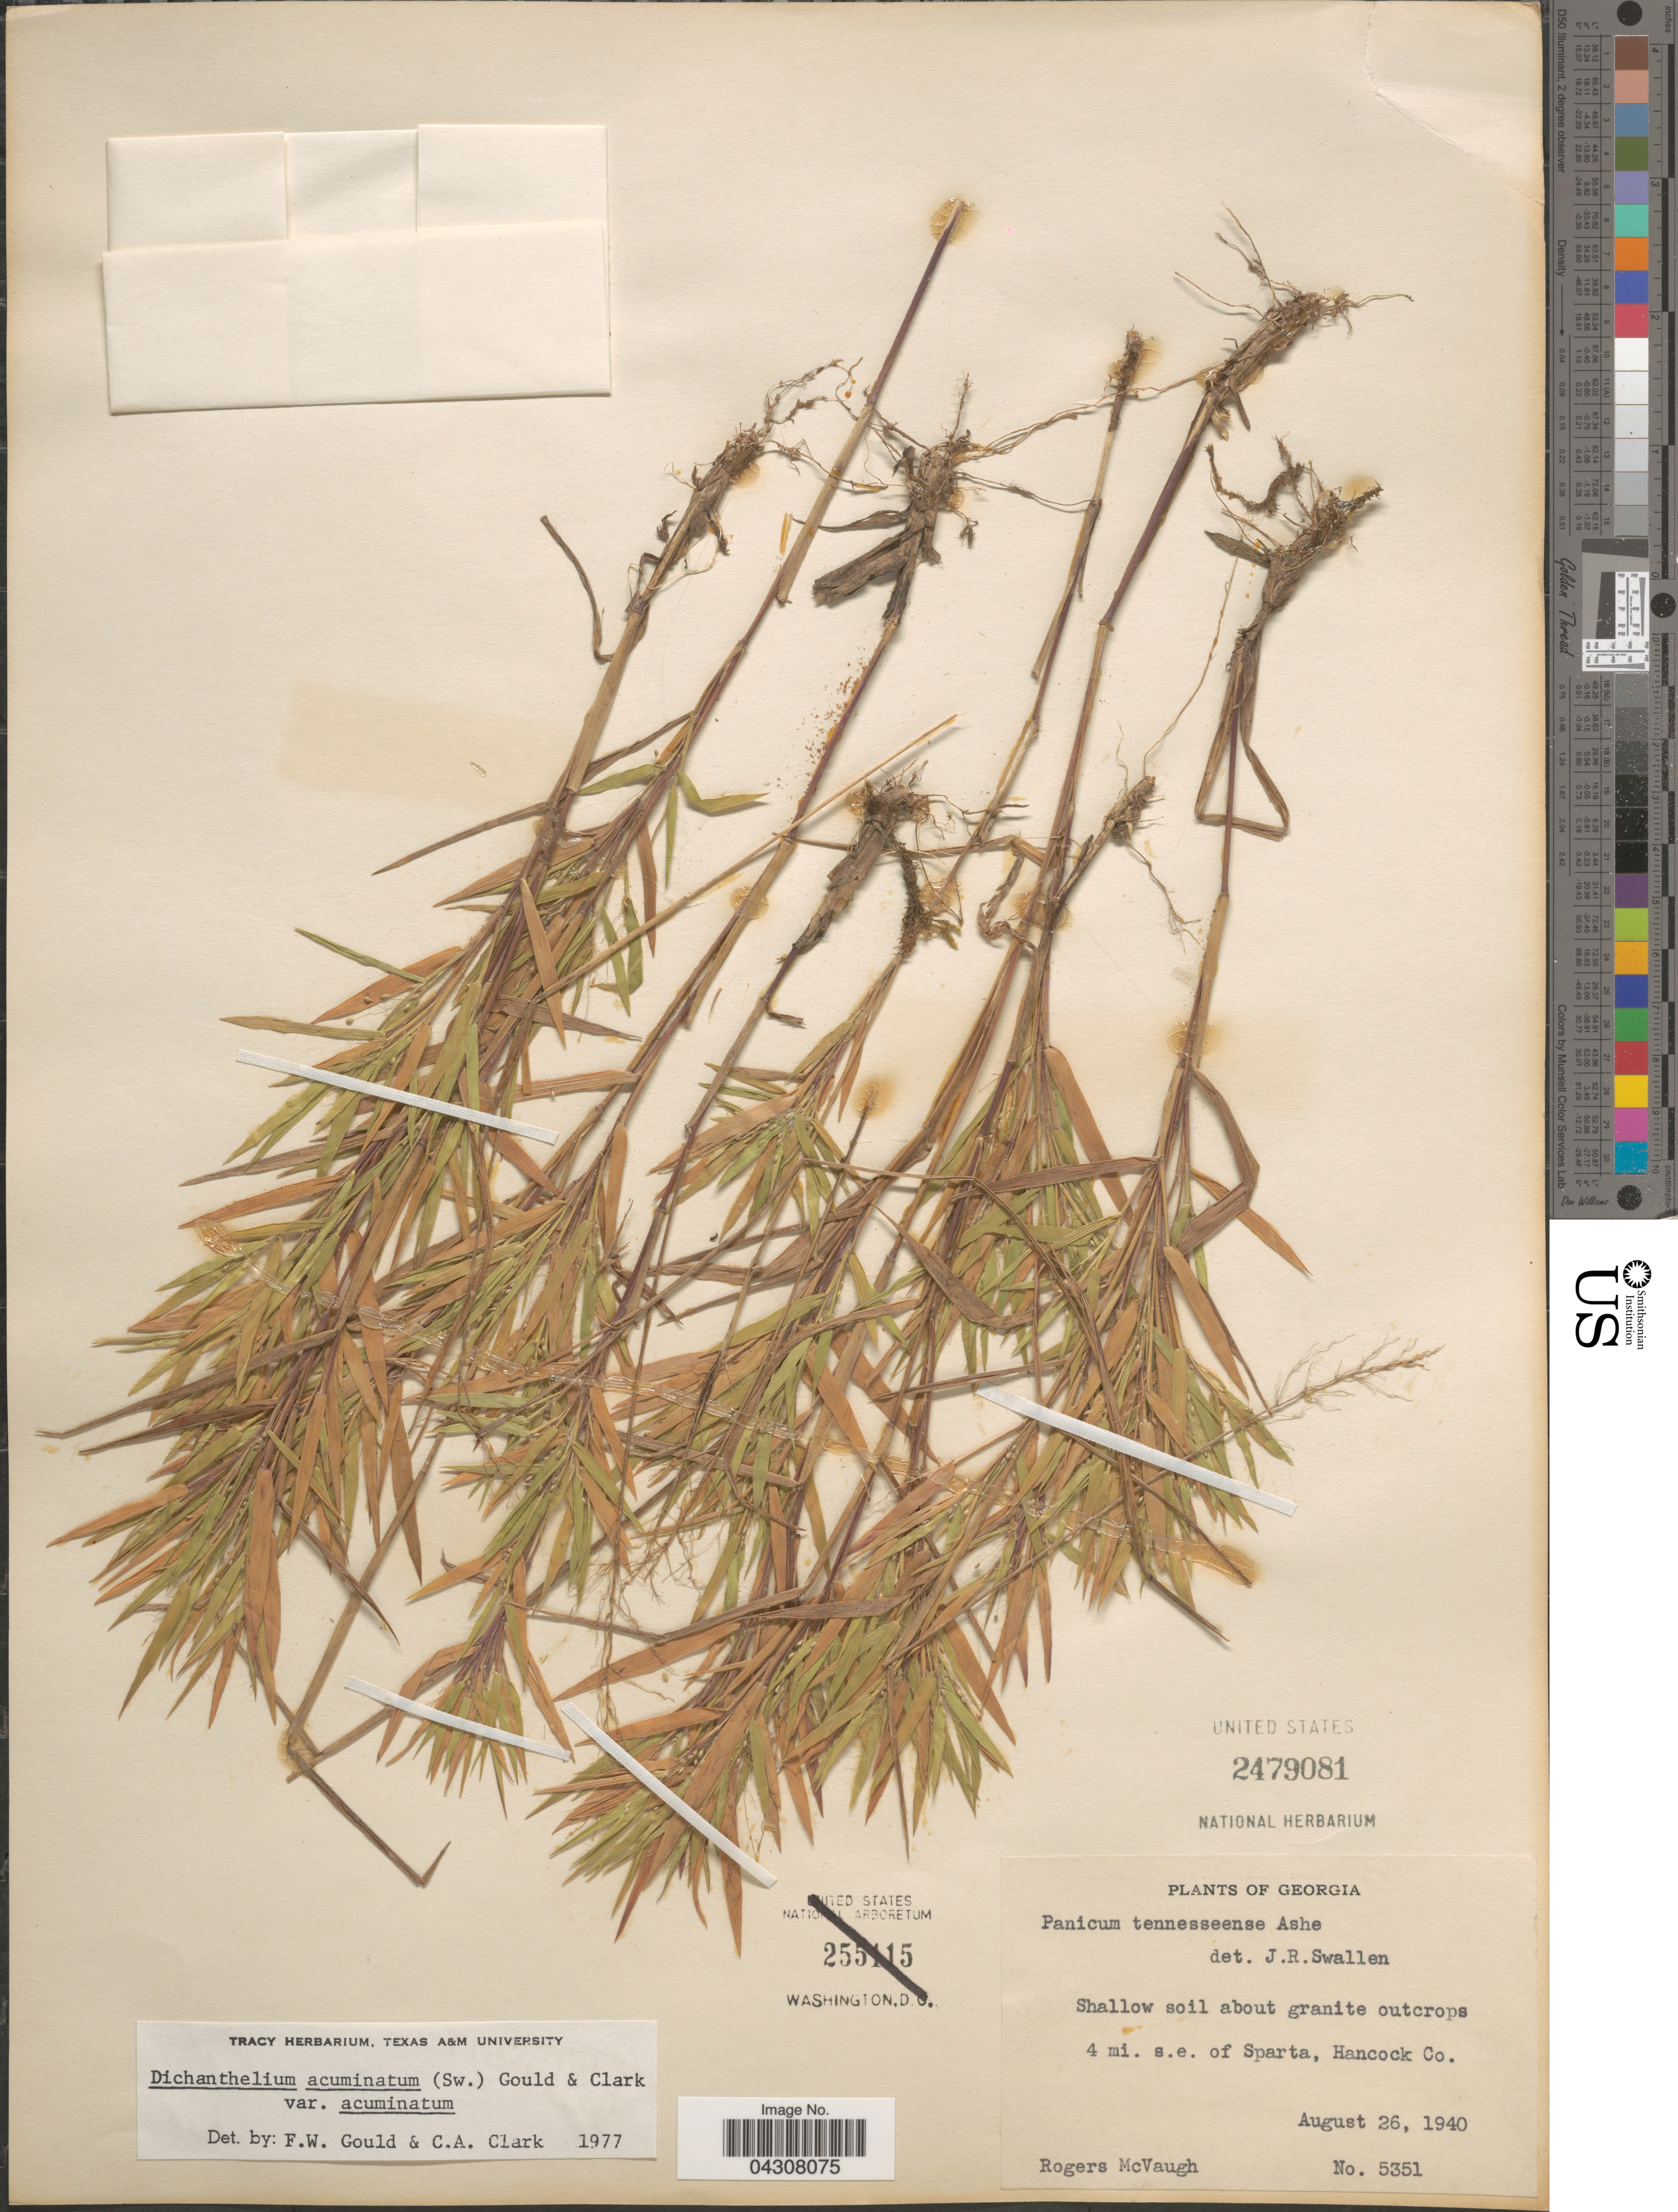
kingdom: Plantae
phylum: Tracheophyta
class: Liliopsida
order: Poales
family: Poaceae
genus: Dichanthelium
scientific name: Dichanthelium acuminatum var. acuminatum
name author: (Sw.) Gould & C.A. Clark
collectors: R. McVaugh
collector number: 5351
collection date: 1940-08-26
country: United States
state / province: Georgia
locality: Shallow soil about granite outcrops 4 mi. s.e. of Sparta, Hancock Co.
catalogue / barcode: US 2479081